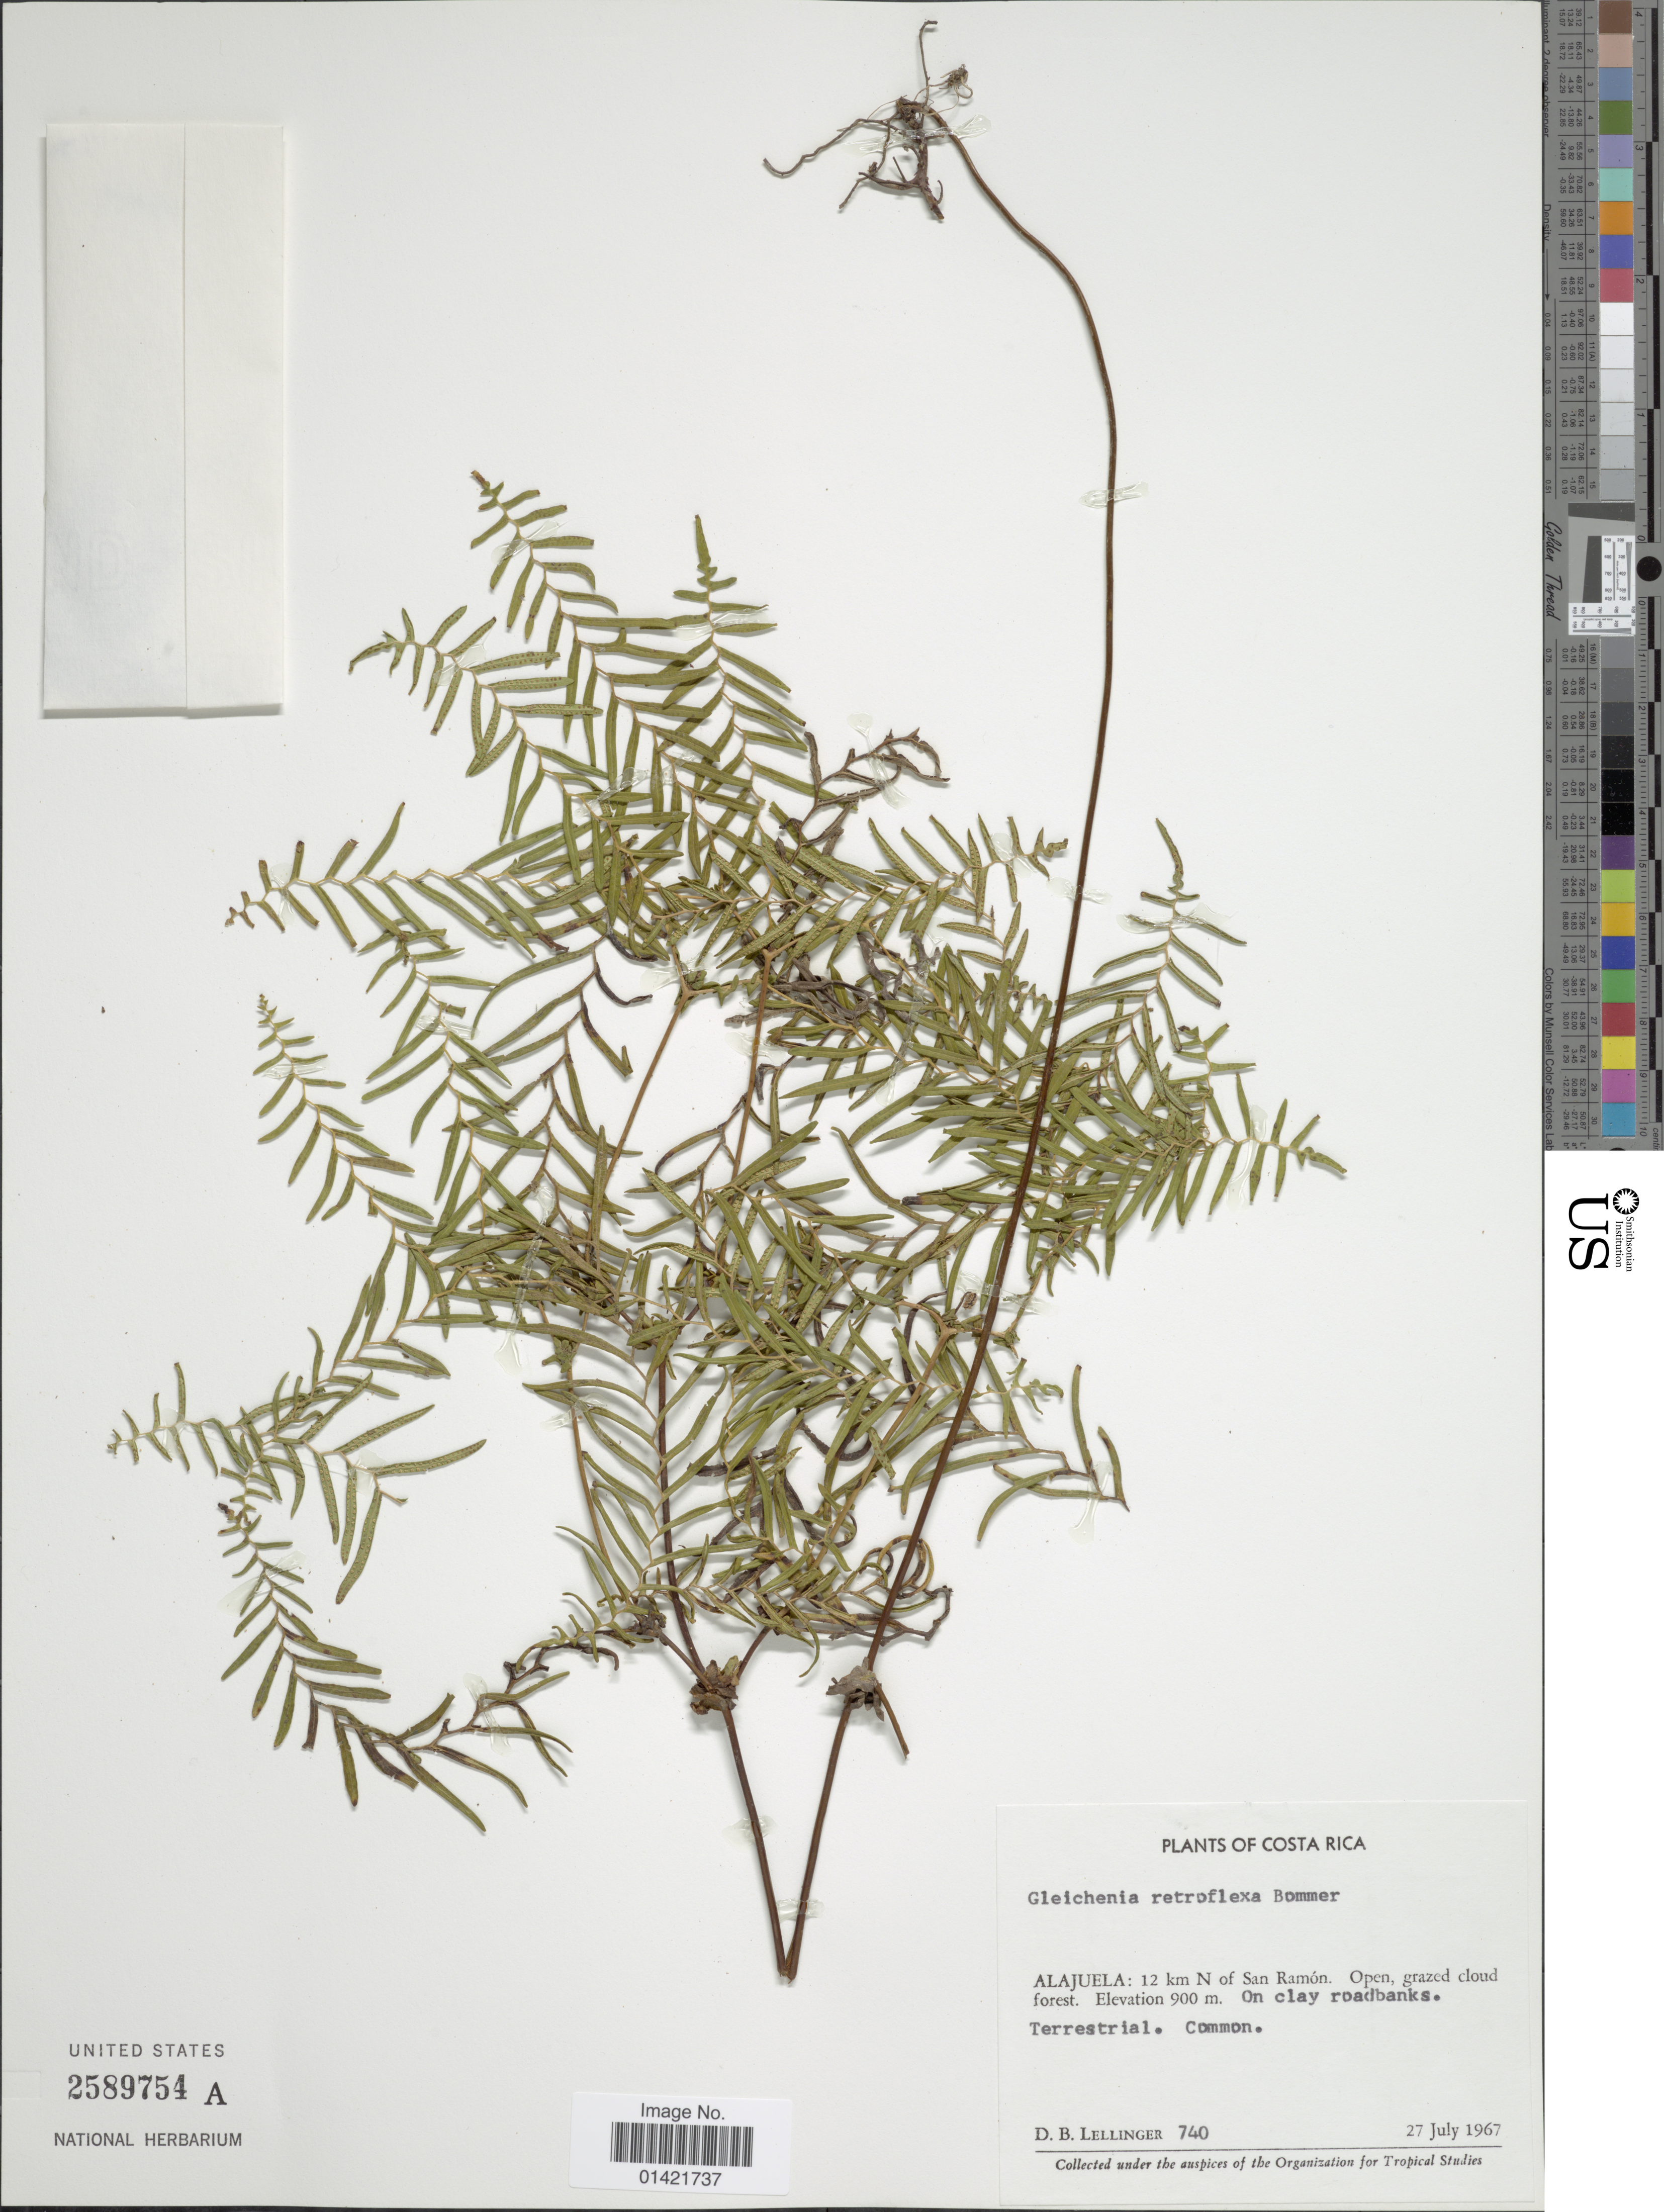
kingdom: Plantae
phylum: Tracheophyta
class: Polypodiopsida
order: Gleicheniales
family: Gleicheniaceae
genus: Sticherus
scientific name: Sticherus retroflexus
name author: (Bornm. ex Christ) Copel.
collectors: D. B. Lellinger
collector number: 740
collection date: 1967-07-27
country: Costa Rica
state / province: Alajuela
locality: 12 km N of San Ramon.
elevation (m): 900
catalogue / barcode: US 2589754A